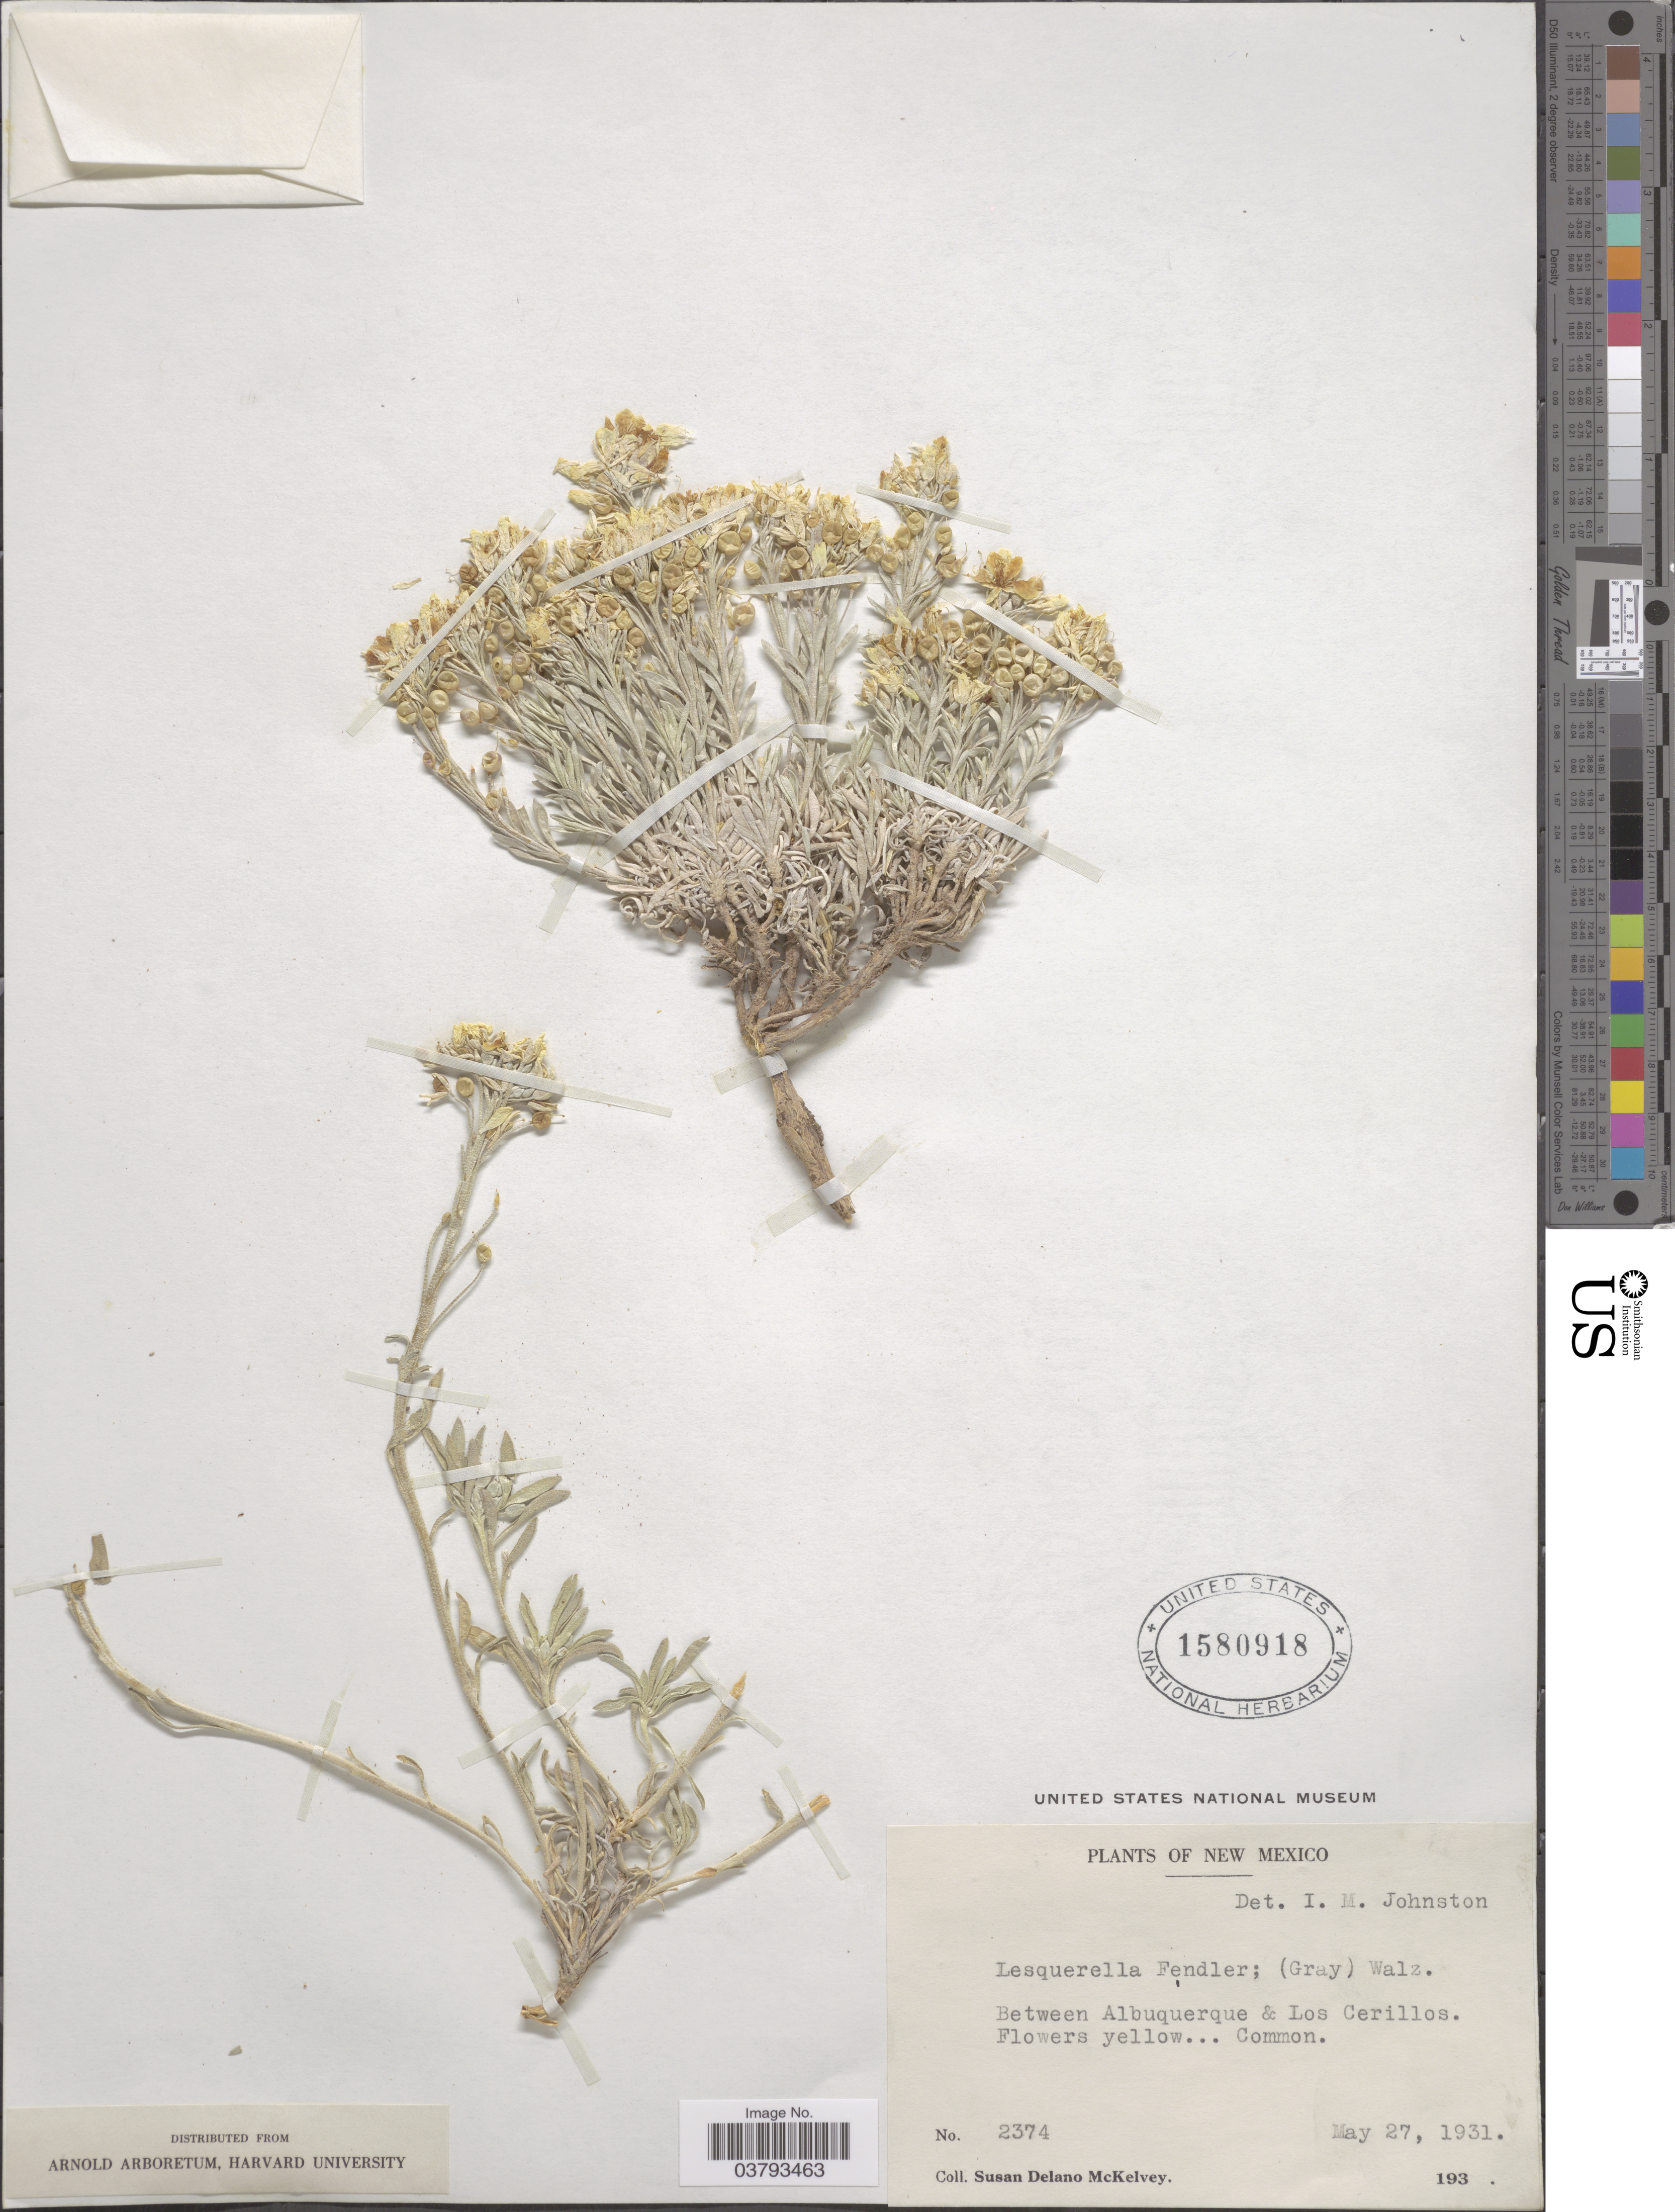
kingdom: Plantae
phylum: Tracheophyta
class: Magnoliopsida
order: Brassicales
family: Brassicaceae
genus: Lesquerella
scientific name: Lesquerella fendleri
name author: (A. Gray) S. Watson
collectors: S. A. McKelvey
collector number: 2374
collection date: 1931-05-27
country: United States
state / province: New Mexico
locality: Between Albuquerque & Los Cerillos.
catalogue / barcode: US 1580918